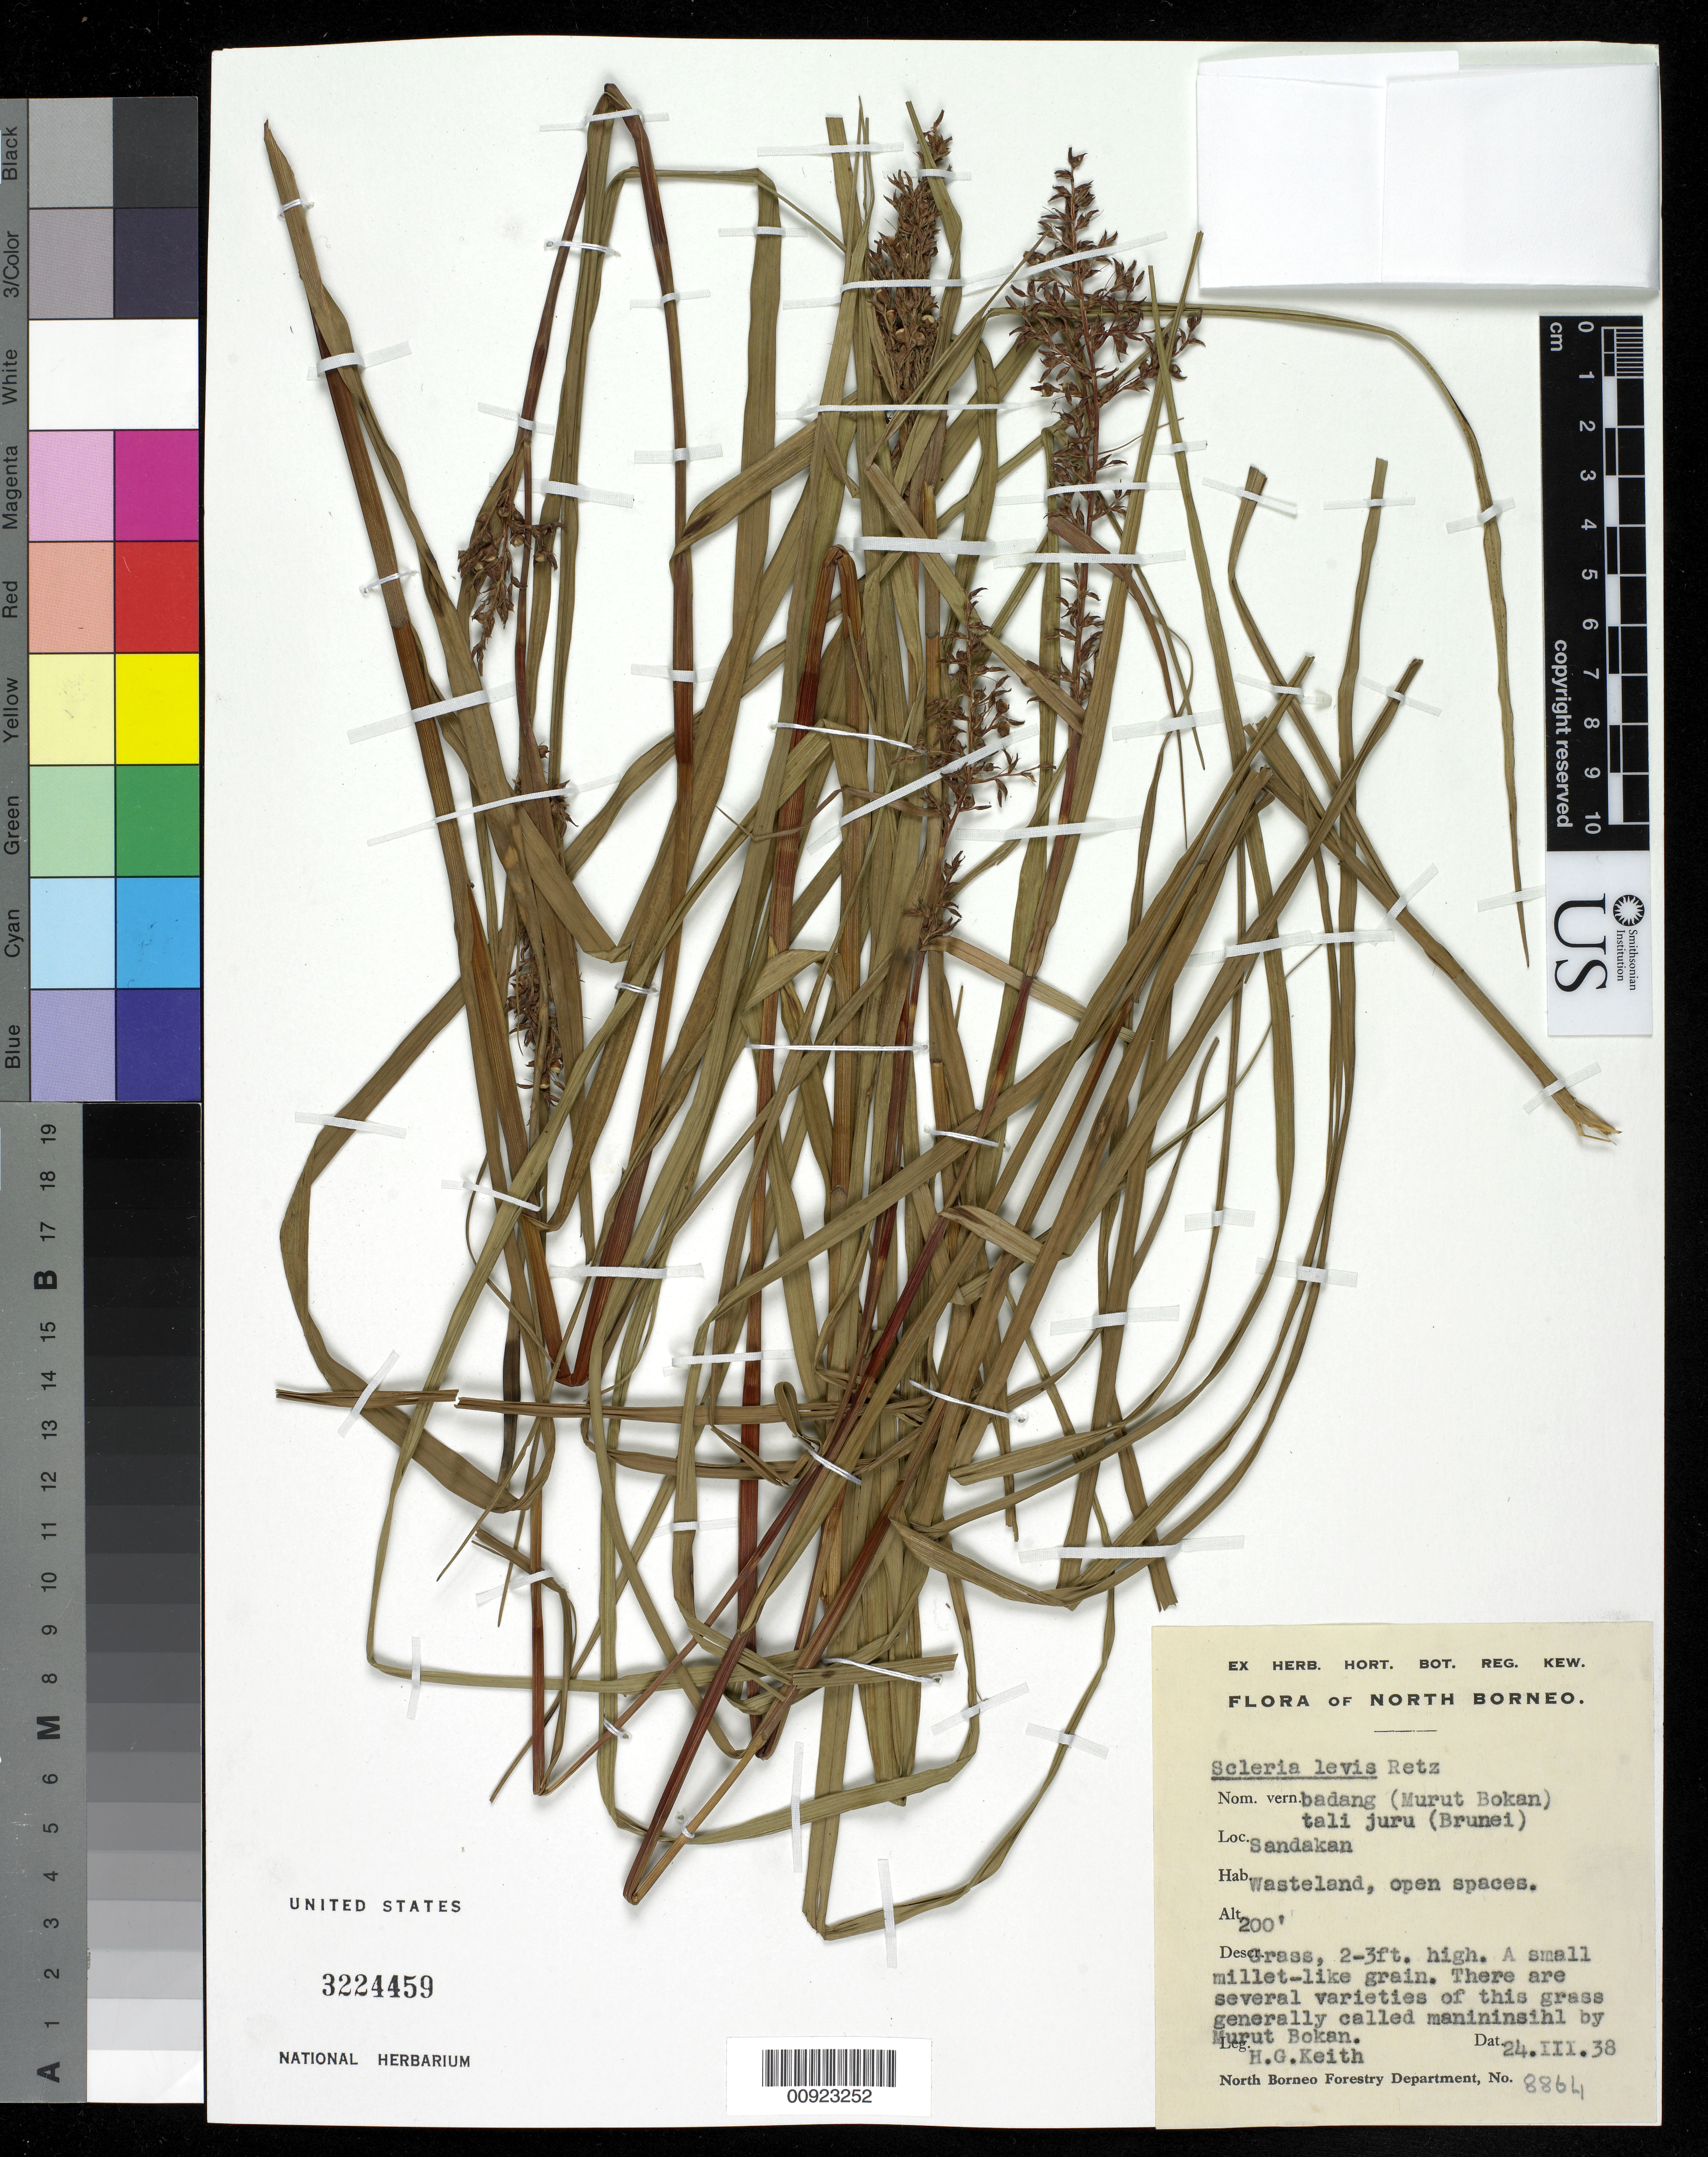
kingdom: Plantae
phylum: Tracheophyta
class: Liliopsida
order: Poales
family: Cyperaceae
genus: Scleria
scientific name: Scleria oblata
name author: S.T. Blake ex J. Kern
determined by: Strong, Mark T., (BOT), Smithsonian Institution - National Museum of Natural History (UNITED STATES)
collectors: H. Keith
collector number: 8864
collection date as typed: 24 Mar 1938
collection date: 1938-03-24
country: Malaysia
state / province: Sabah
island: Borneo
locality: Sandakan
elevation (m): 61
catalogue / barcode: US 3224459